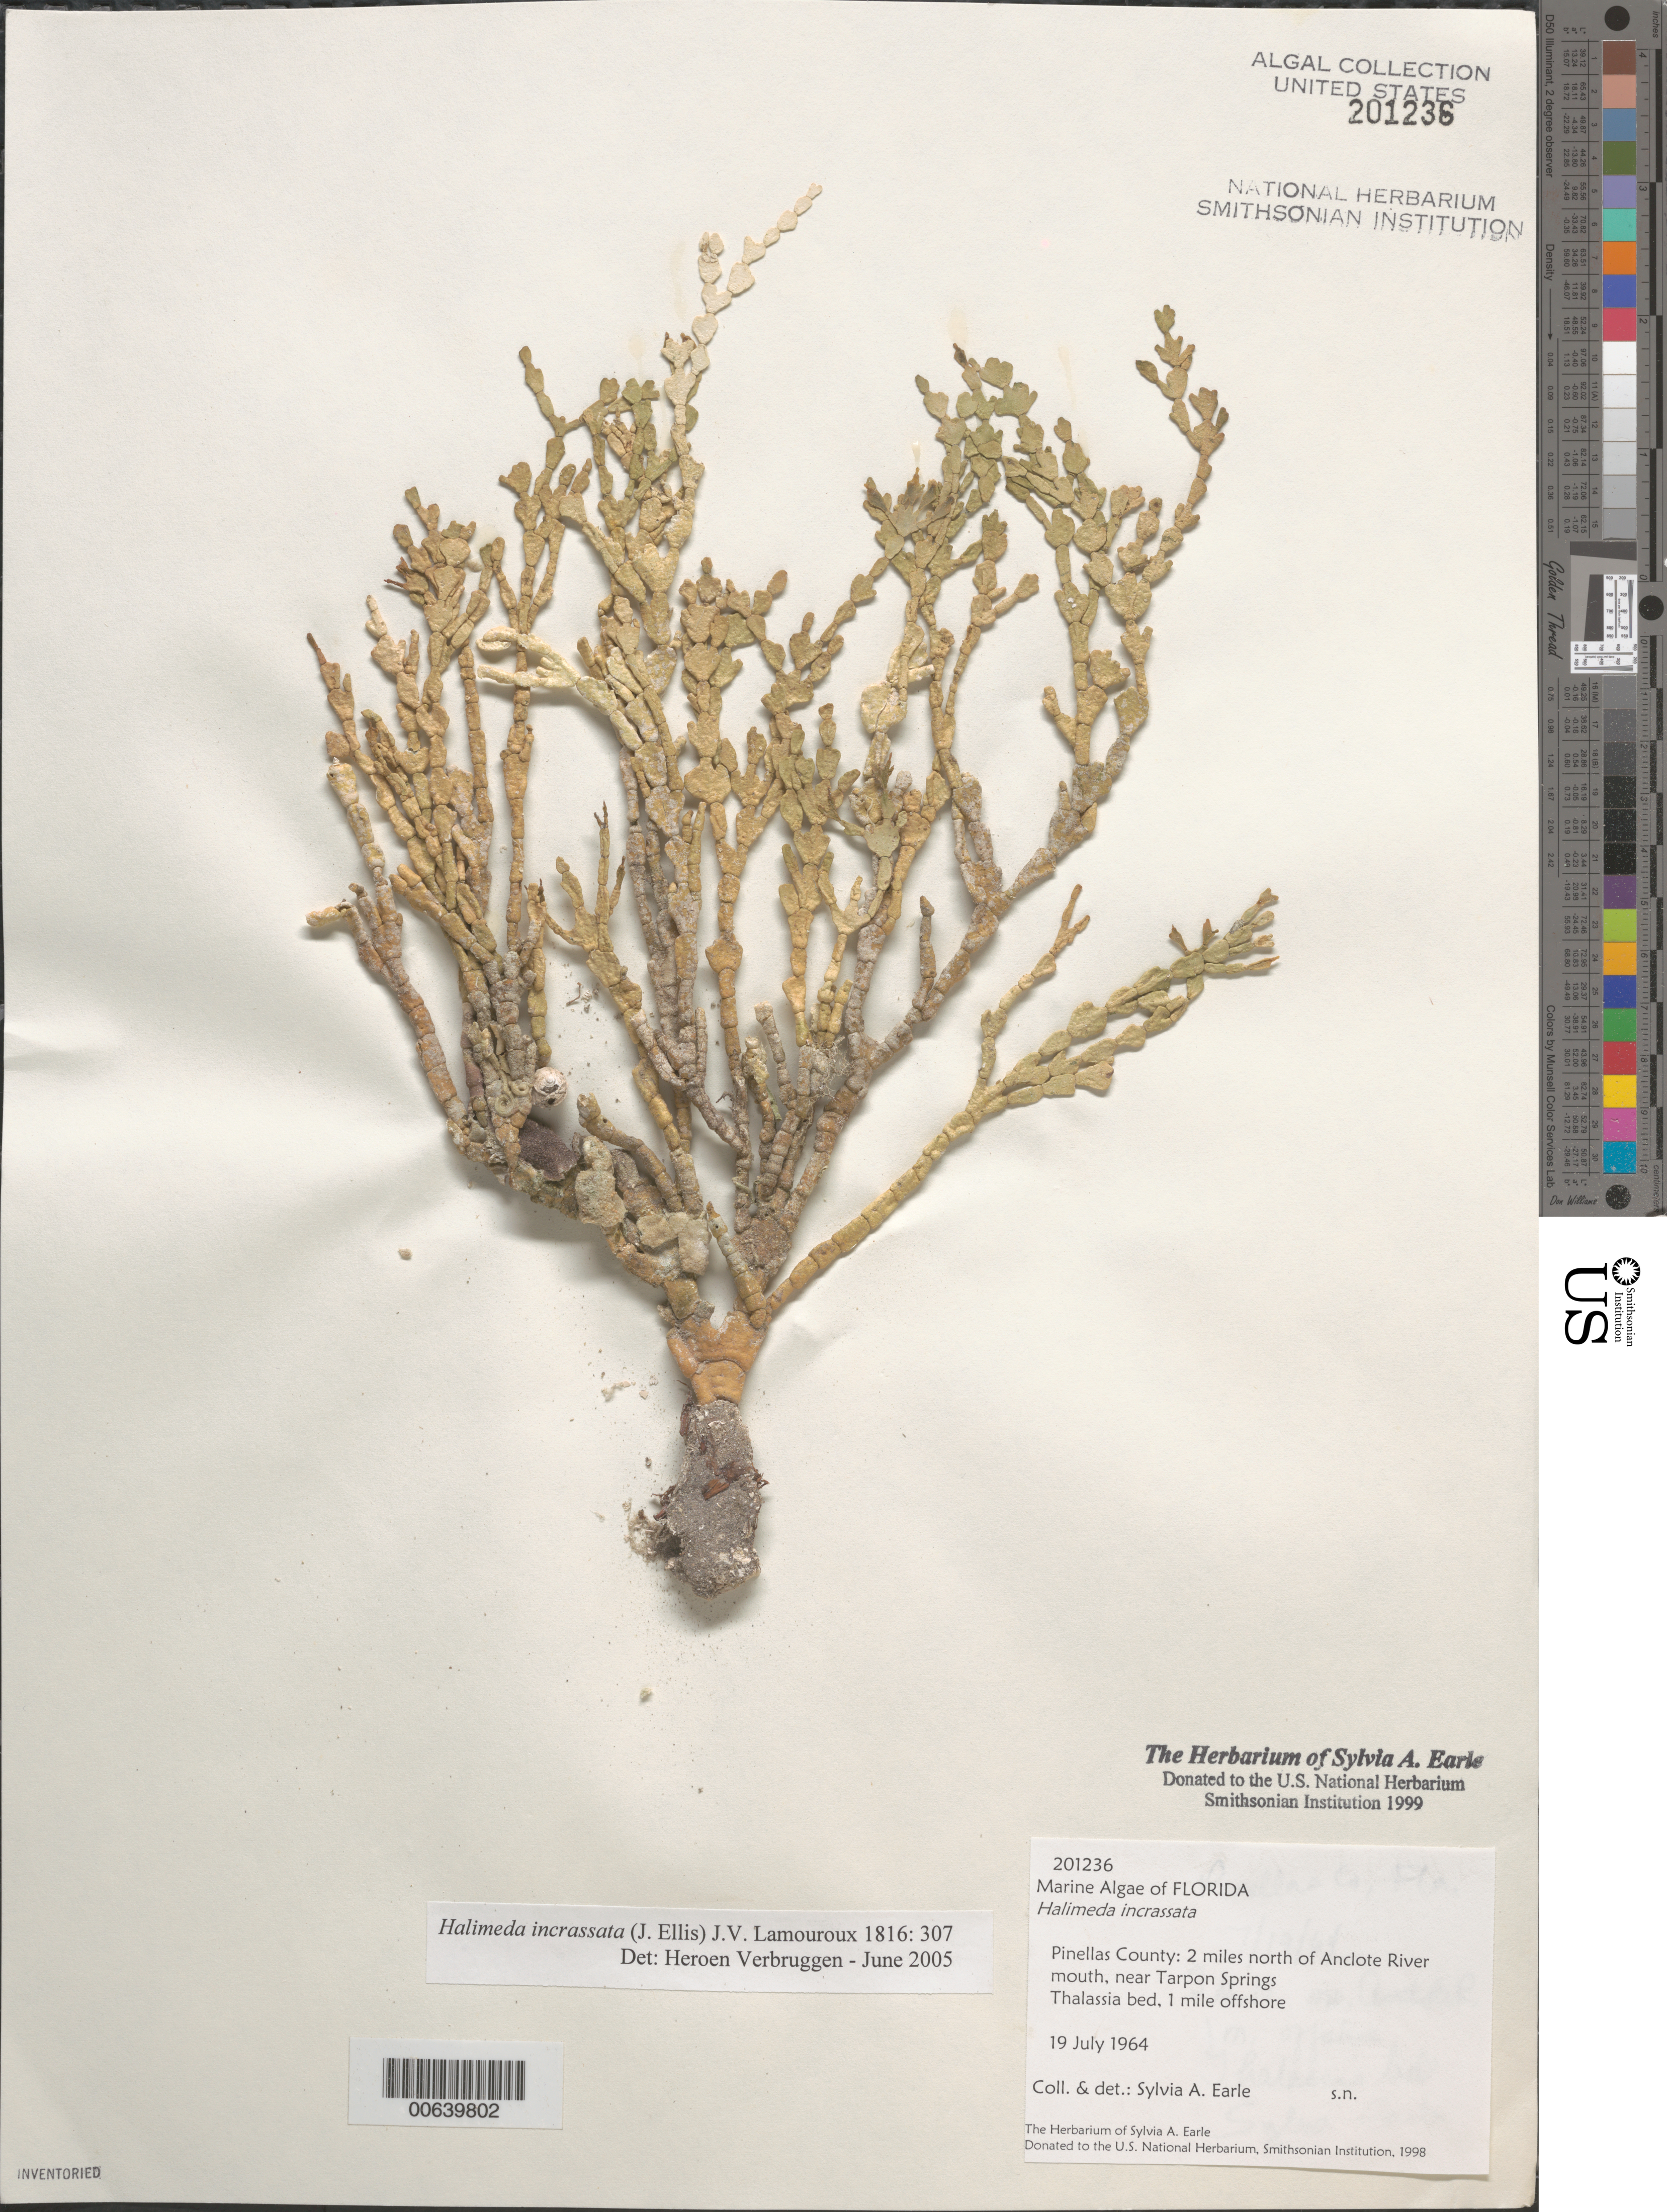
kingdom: Plantae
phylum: Chlorophyta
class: Ulvophyceae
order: Bryopsidales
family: Halimedaceae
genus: Halimeda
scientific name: Halimeda incrassata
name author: (J. Ellis) J.V.Lamouroux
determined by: Earle, S. A.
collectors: S. A. Earle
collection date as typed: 19 Jul 1964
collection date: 1964-07-19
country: United States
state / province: Florida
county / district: Pinellas County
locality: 2 miles north of Anclote River mouth, near Tarpon Springs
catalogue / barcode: US 201236